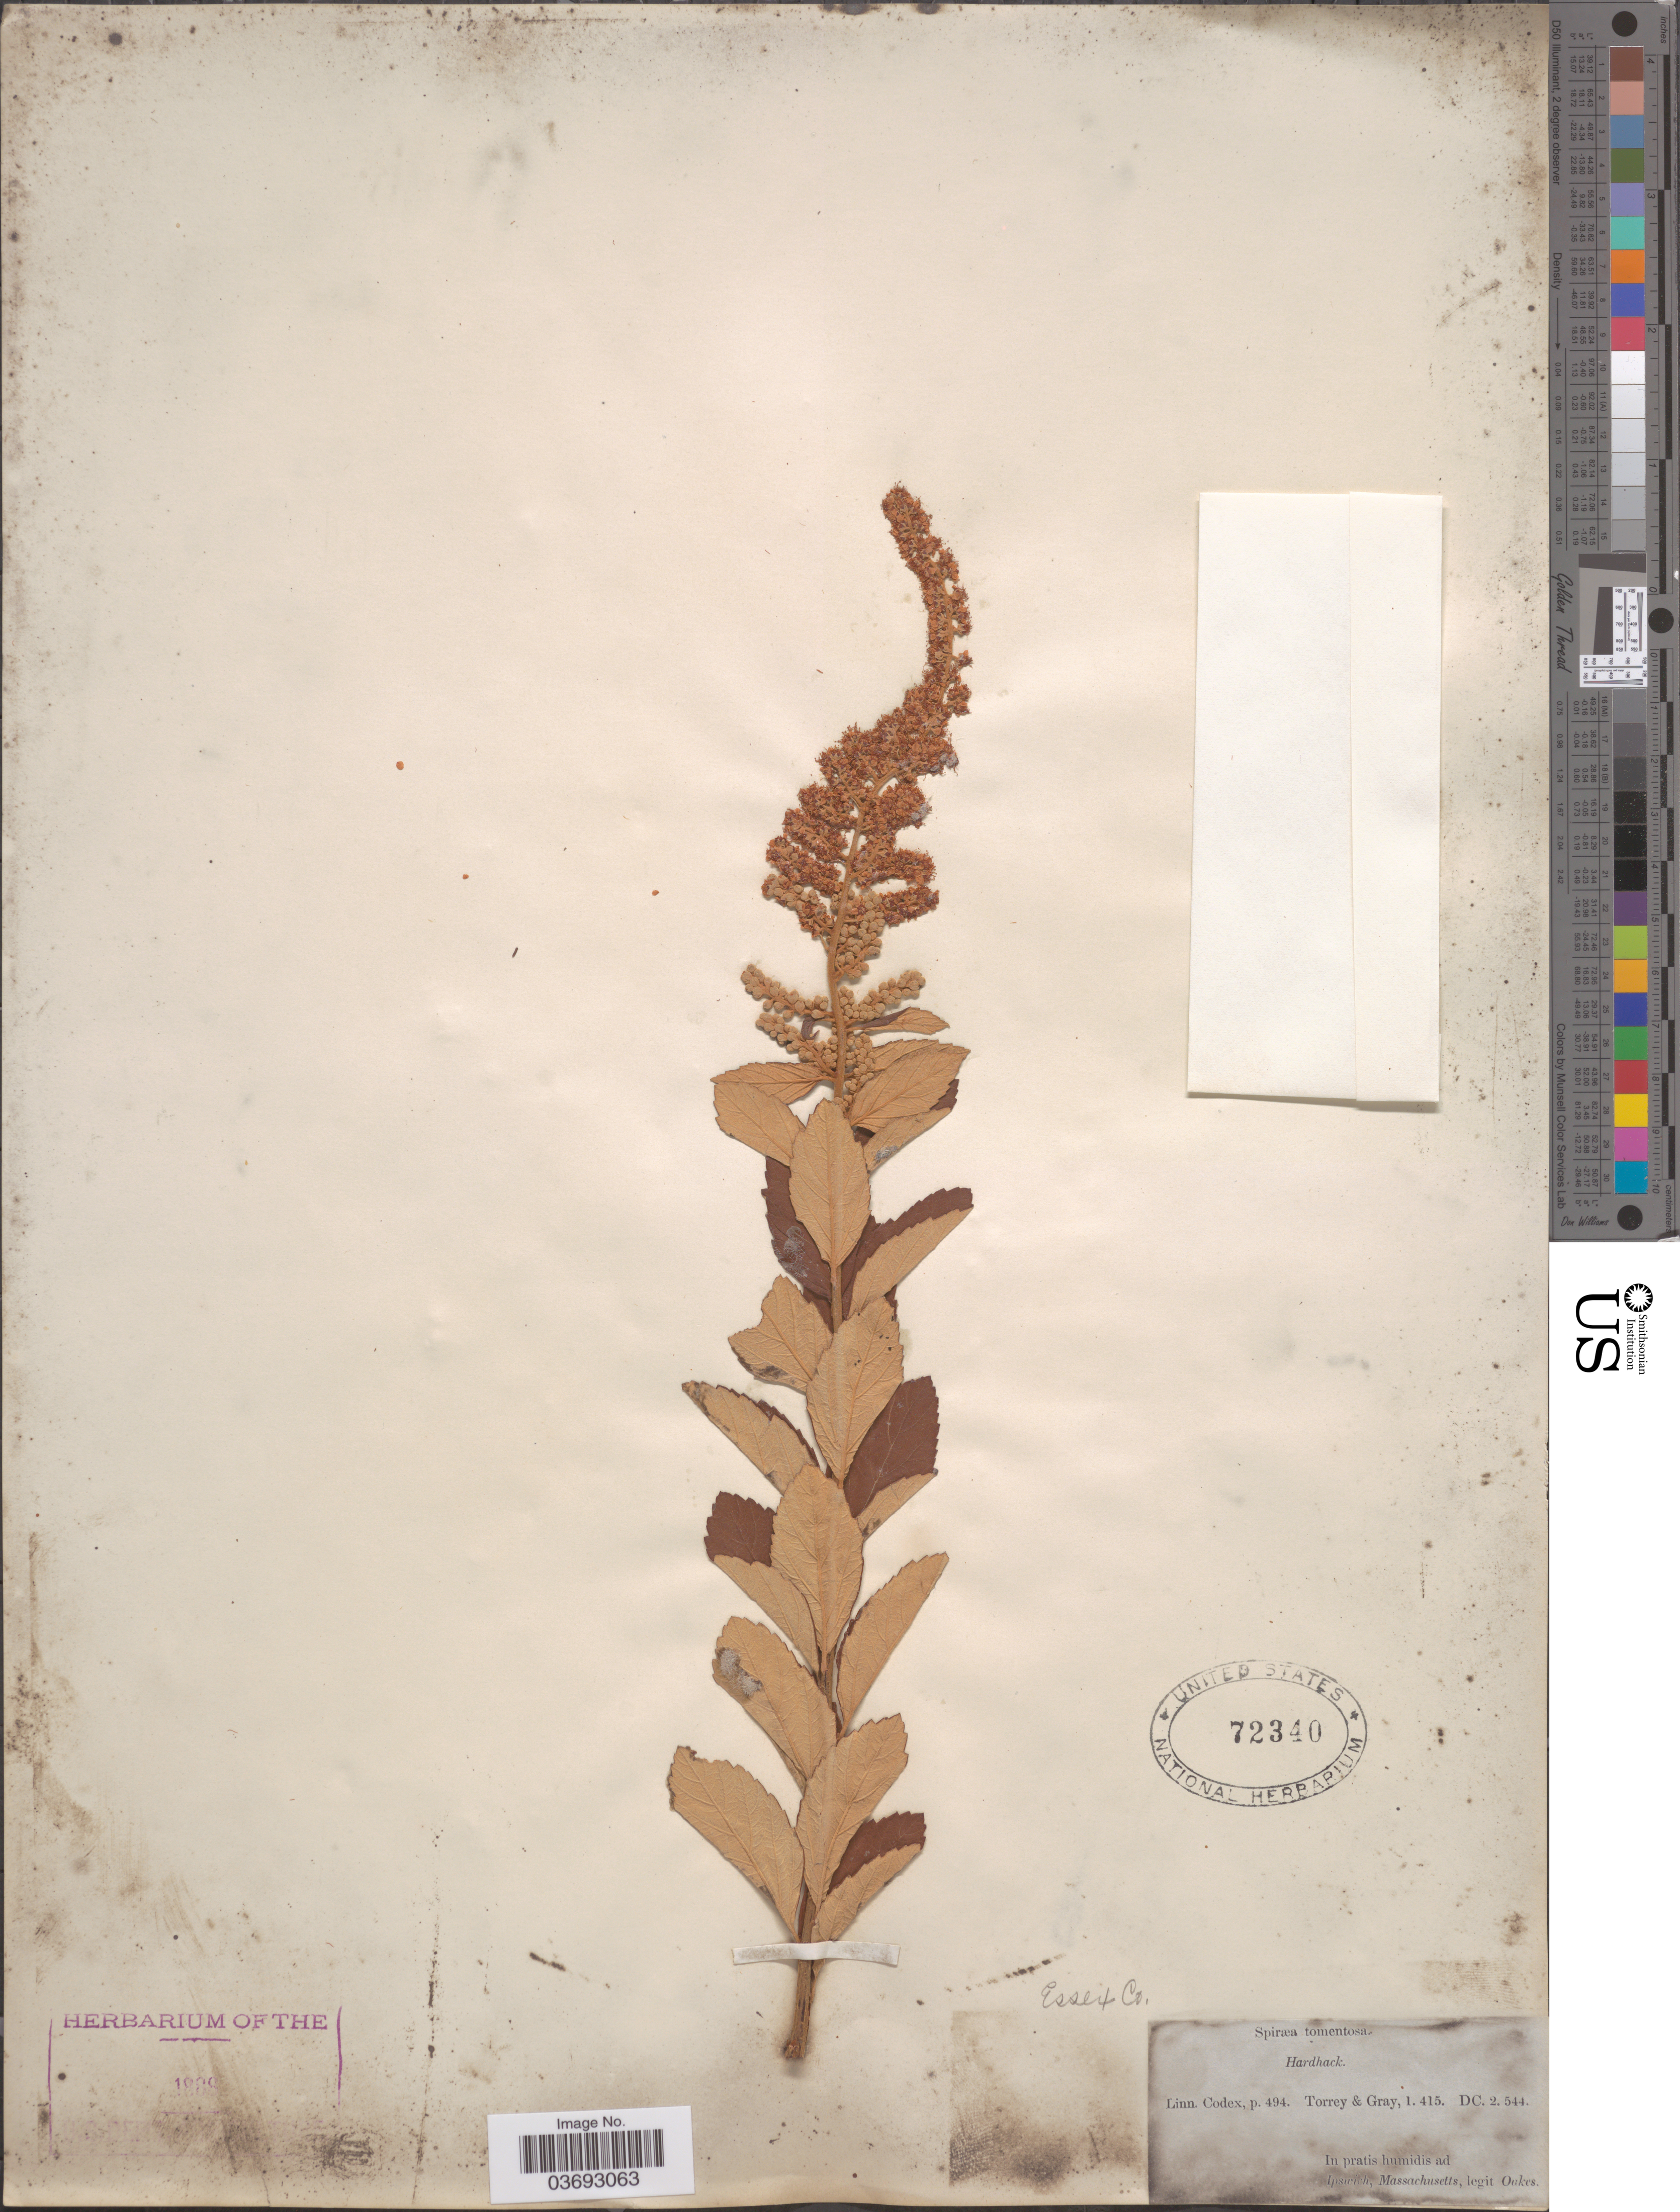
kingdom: Plantae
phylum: Tracheophyta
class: Magnoliopsida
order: Rosales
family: Rosaceae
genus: Spiraea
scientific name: Spiraea tomentosa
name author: L.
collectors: -. Oakes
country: United States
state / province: Massachusetts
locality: In pratis humidis ad Ipswich. Essex Co.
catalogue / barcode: US 72340